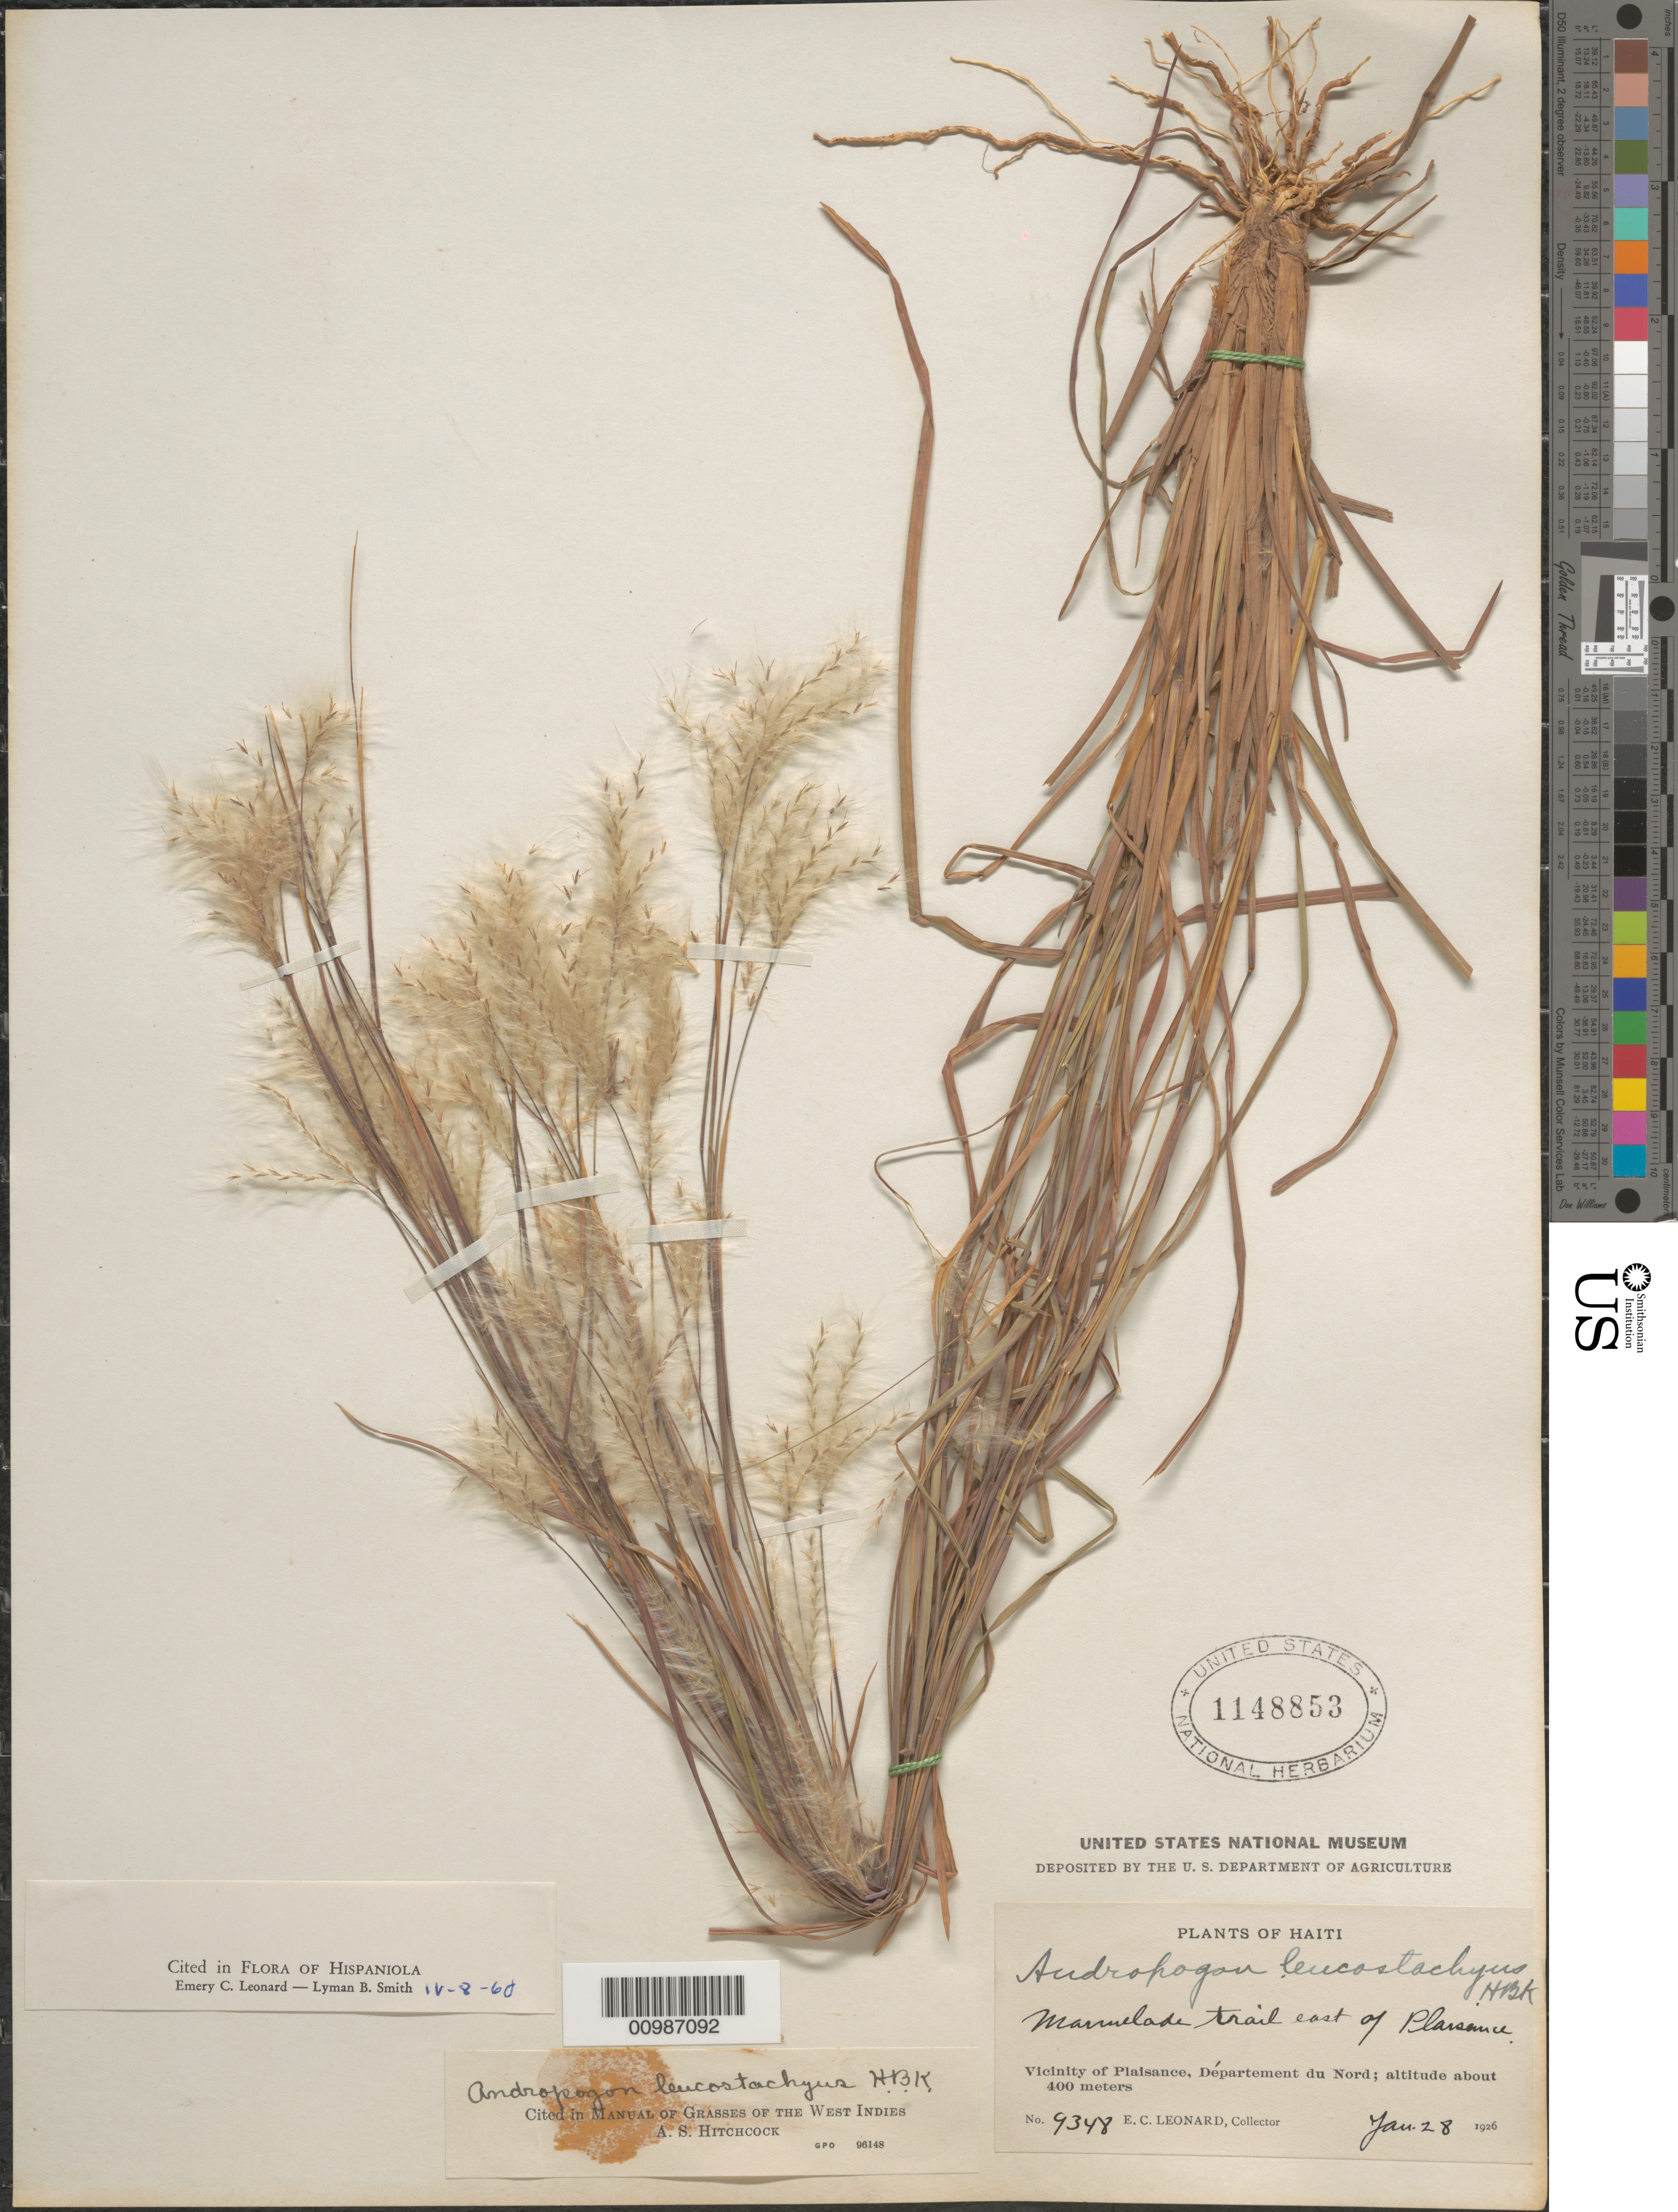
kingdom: Plantae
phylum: Tracheophyta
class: Liliopsida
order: Poales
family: Poaceae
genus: Andropogon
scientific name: Andropogon leucostachyus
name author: Kunth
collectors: E. C. Leonard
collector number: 9348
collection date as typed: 28 Jan 1926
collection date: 1926-01-28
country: Haiti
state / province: Nord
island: Hispaniola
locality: vicinity of Plaisance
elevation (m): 400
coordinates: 0 N, 0 E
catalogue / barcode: US 1148853